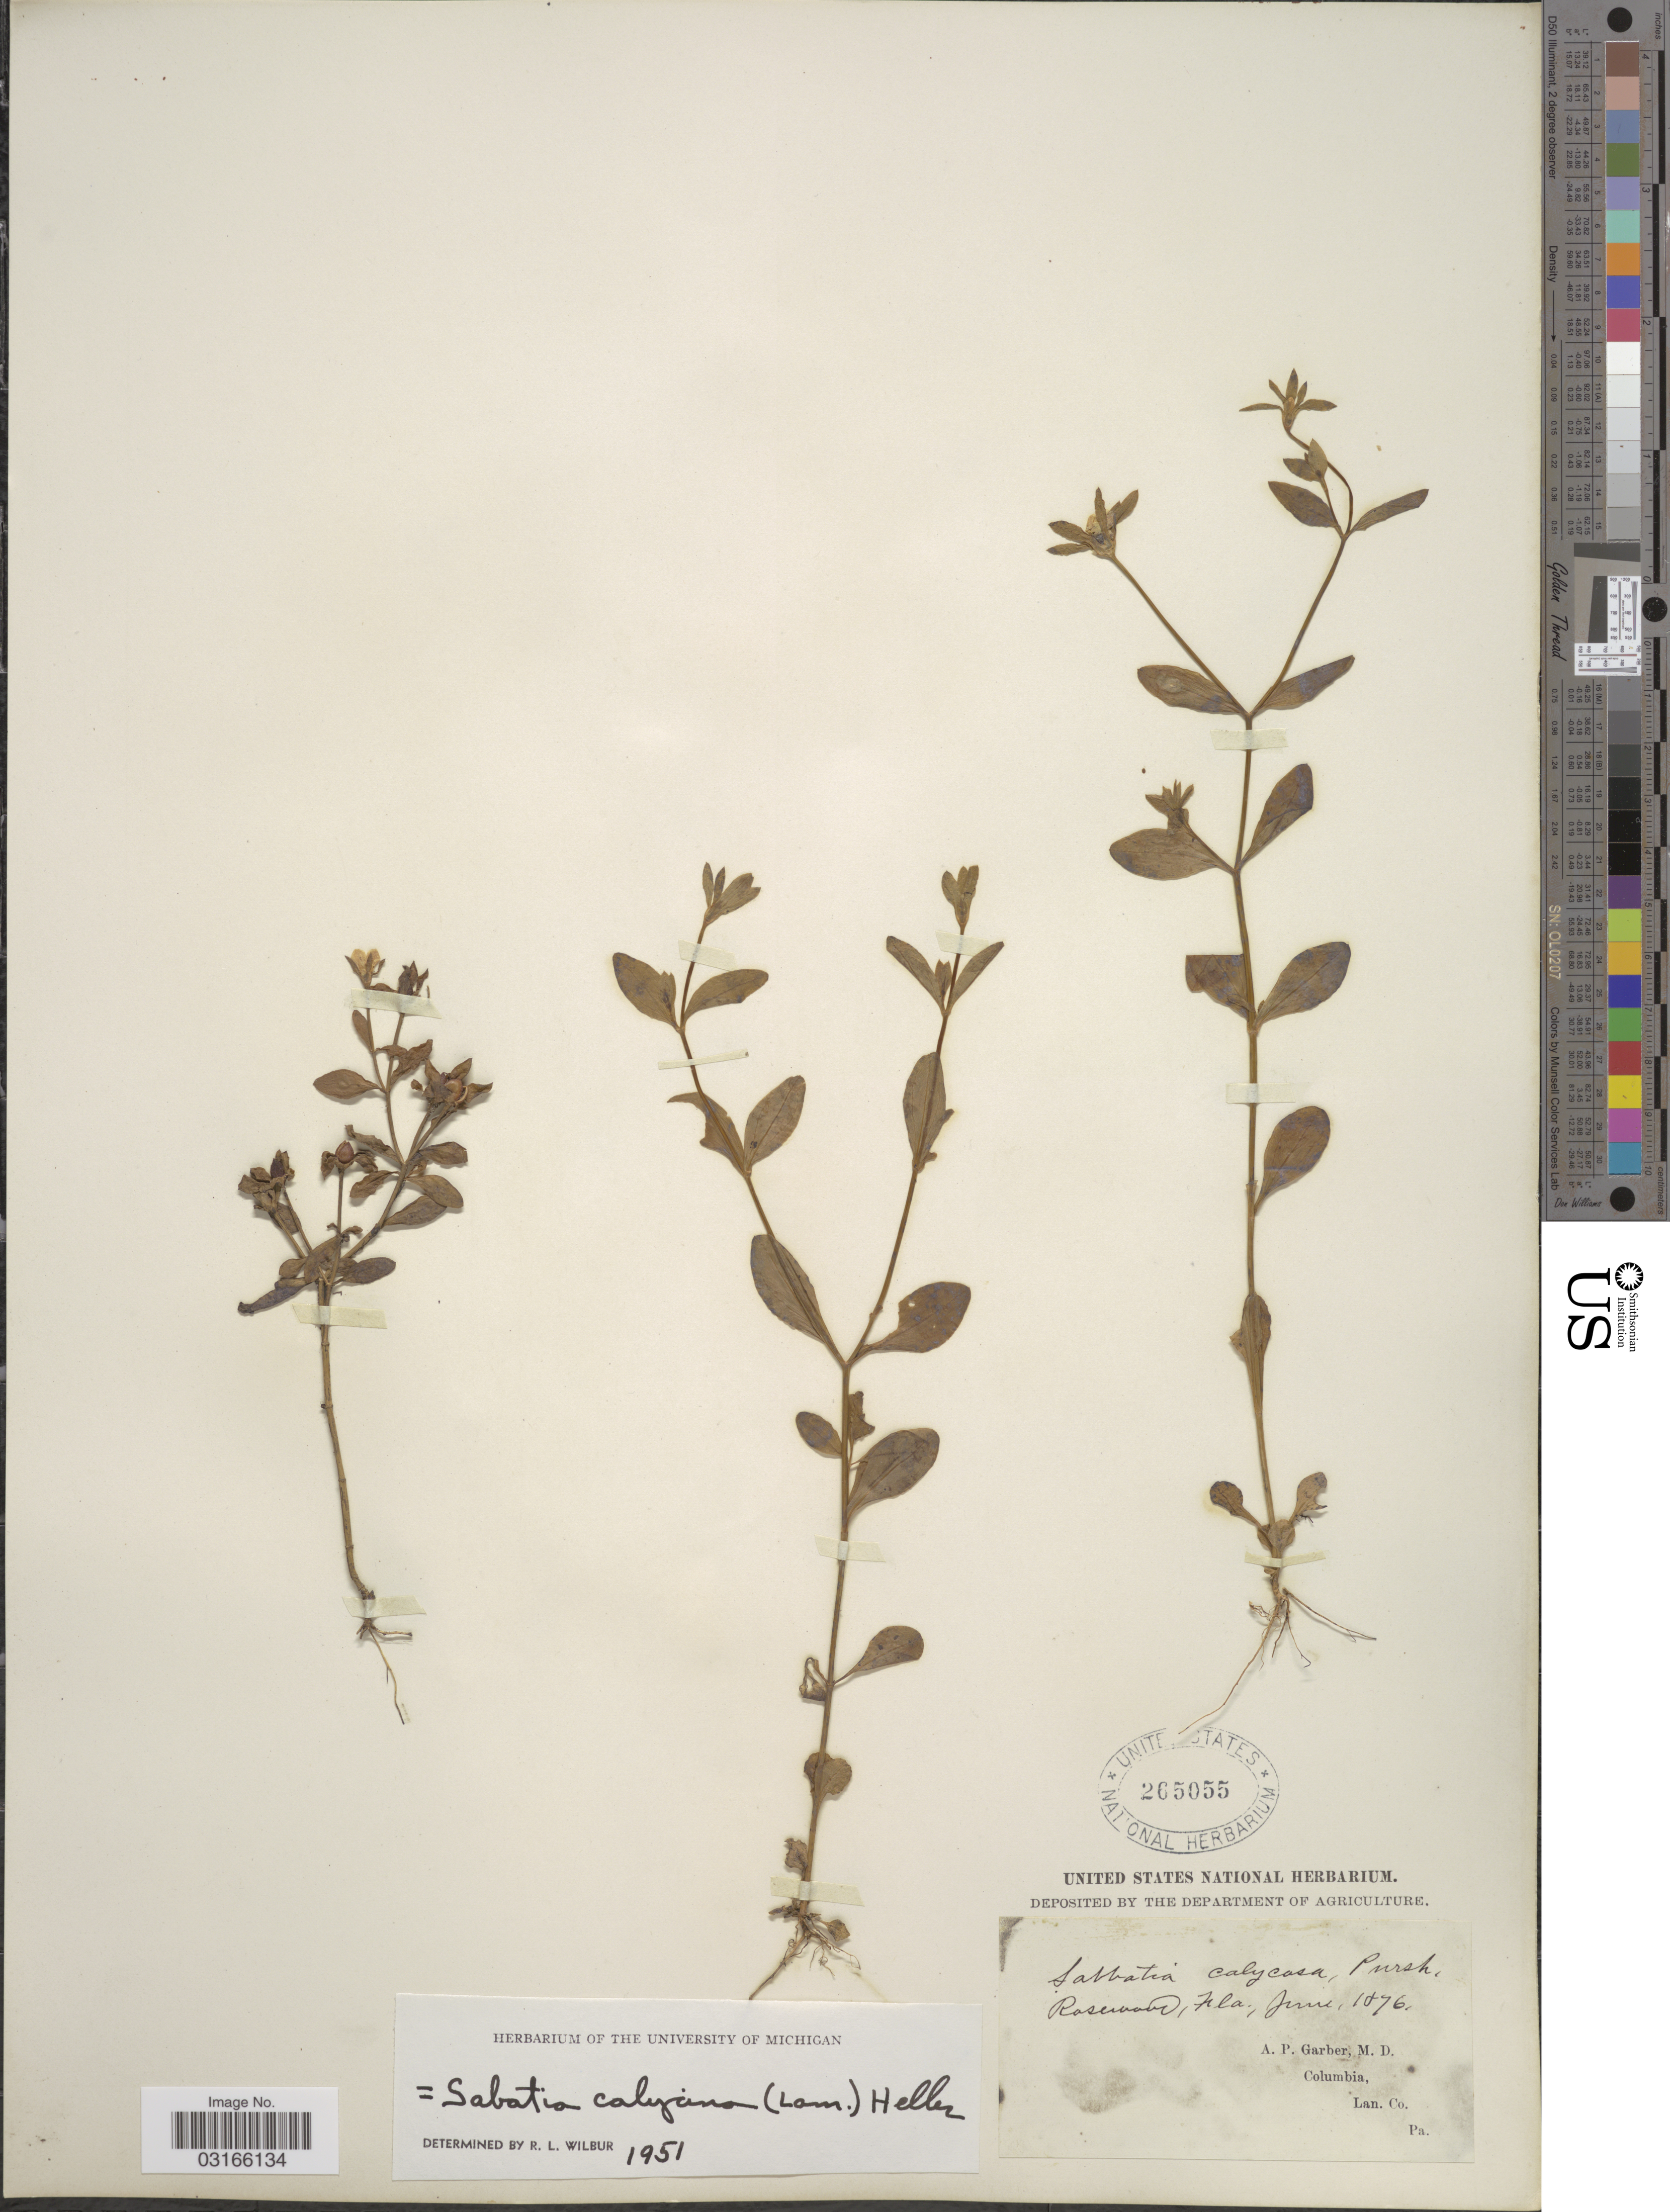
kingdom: Plantae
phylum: Tracheophyta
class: Magnoliopsida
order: Gentianales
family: Gentianaceae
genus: Sabatia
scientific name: Sabatia calycina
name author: (Lam.) A. Heller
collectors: A. P. Garber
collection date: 1876-06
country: United States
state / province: Florida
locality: Rosewood.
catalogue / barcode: US 265055